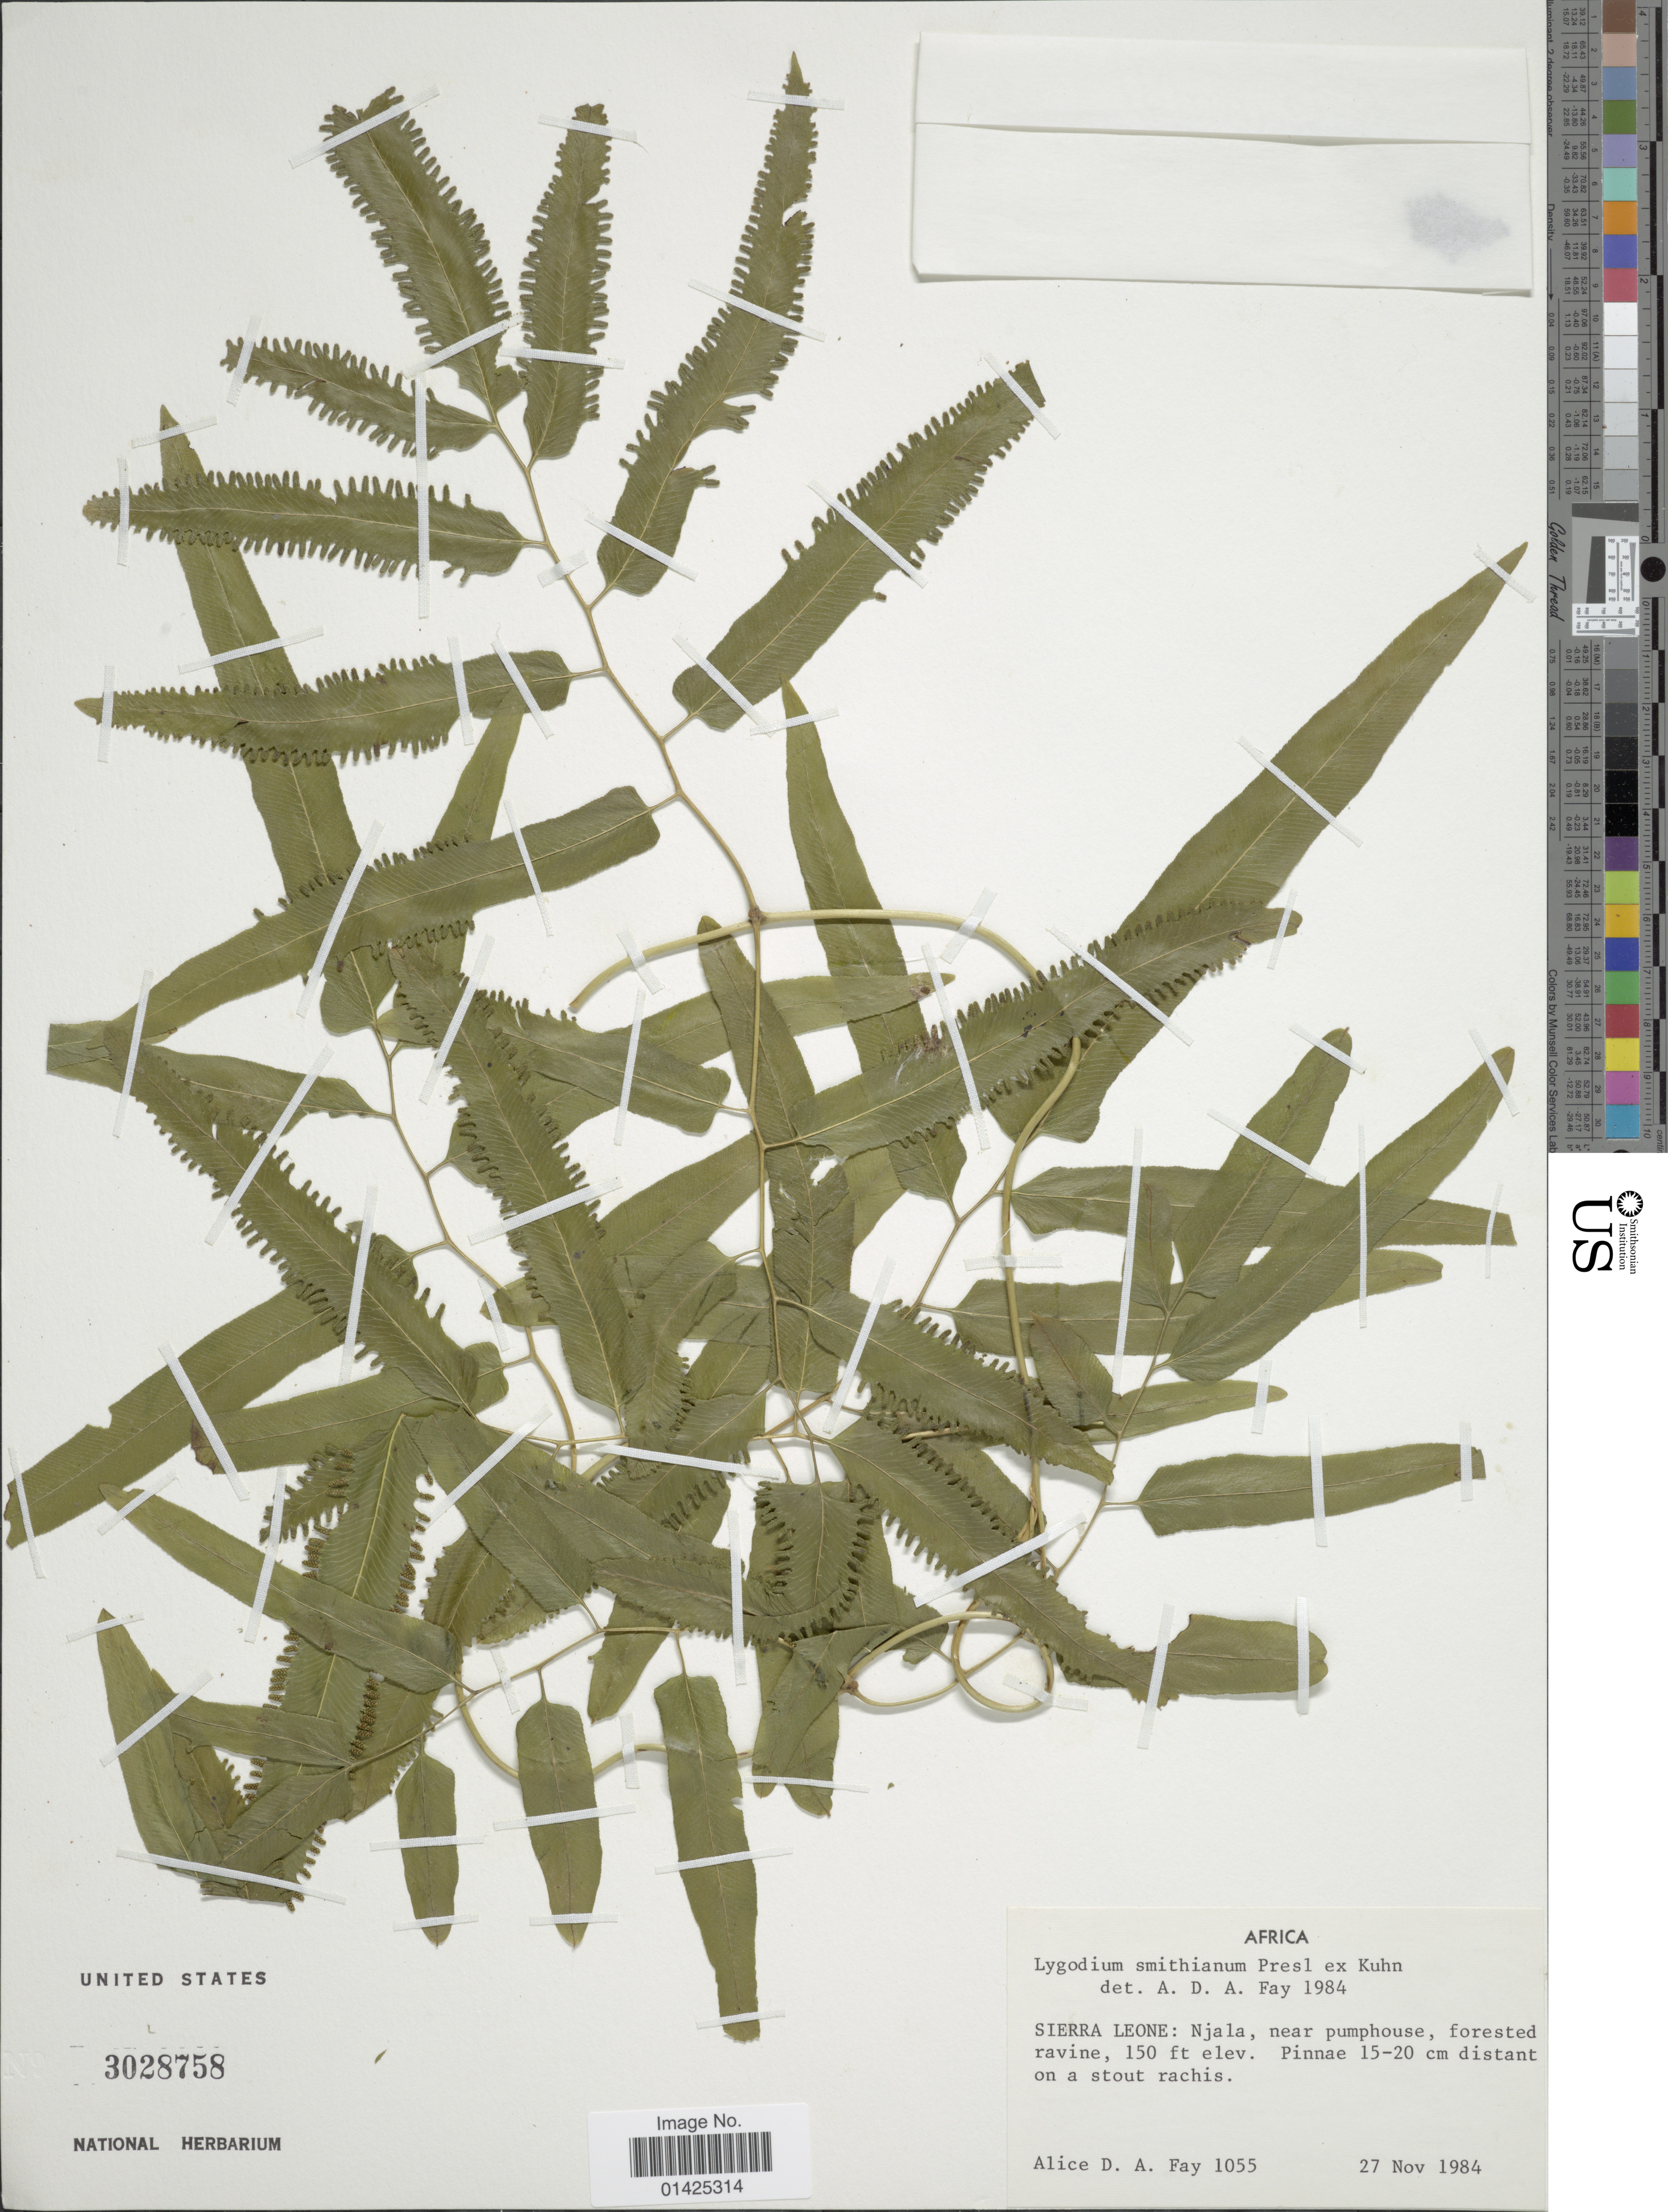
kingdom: Plantae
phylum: Tracheophyta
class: Polypodiopsida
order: Schizaeales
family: Lygodiaceae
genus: Lygodium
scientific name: Lygodium smithianum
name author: C. Presl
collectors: A. Fay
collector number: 1055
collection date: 1984-11-27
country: Sierra Leone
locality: Njala, near pumphouse, forested ravine. Pinnae 15-20 cm distant on a stout rachis.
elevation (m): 46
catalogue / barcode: US 3028758